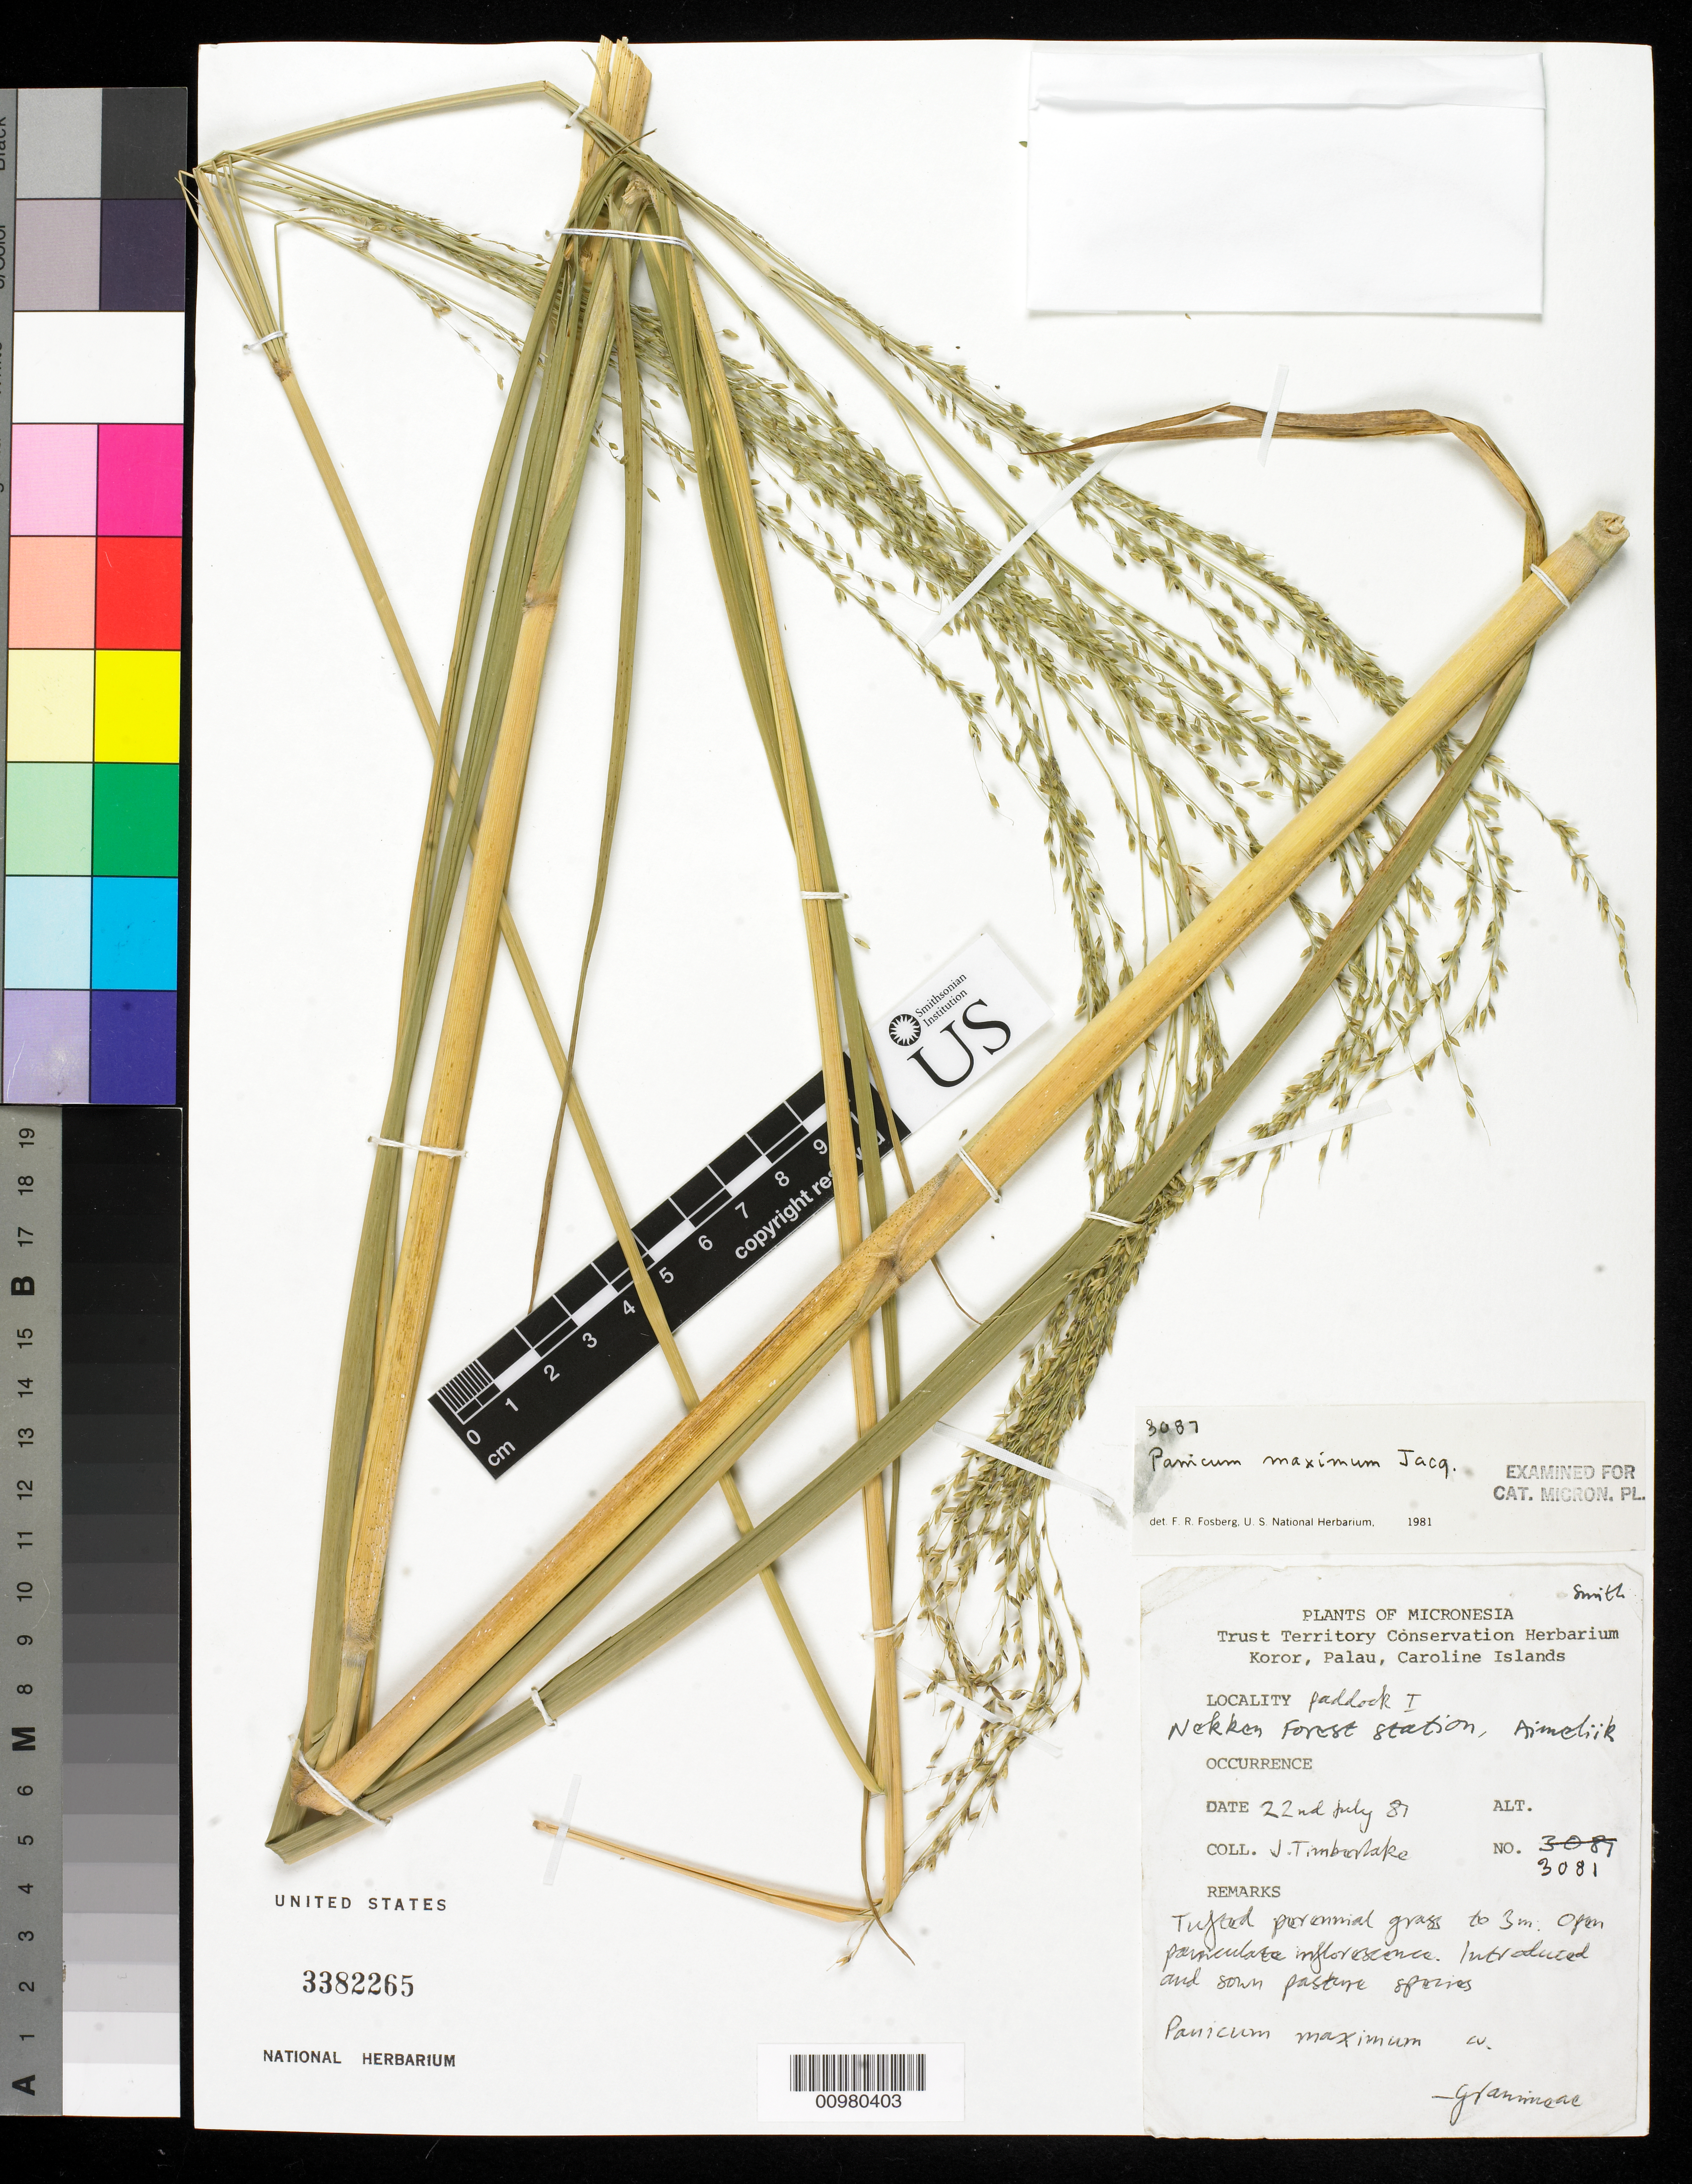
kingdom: Plantae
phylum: Tracheophyta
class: Liliopsida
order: Poales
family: Poaceae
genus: Panicum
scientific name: Panicum maximum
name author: Jacq.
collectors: J. Timberlake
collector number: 3081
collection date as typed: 22 Jul 1981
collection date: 1981-07-22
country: Palau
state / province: Aimeliik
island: Babeldaob [Babelthuap]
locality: Nekken Forest Station, Aimeliik (?)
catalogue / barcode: US 3382265